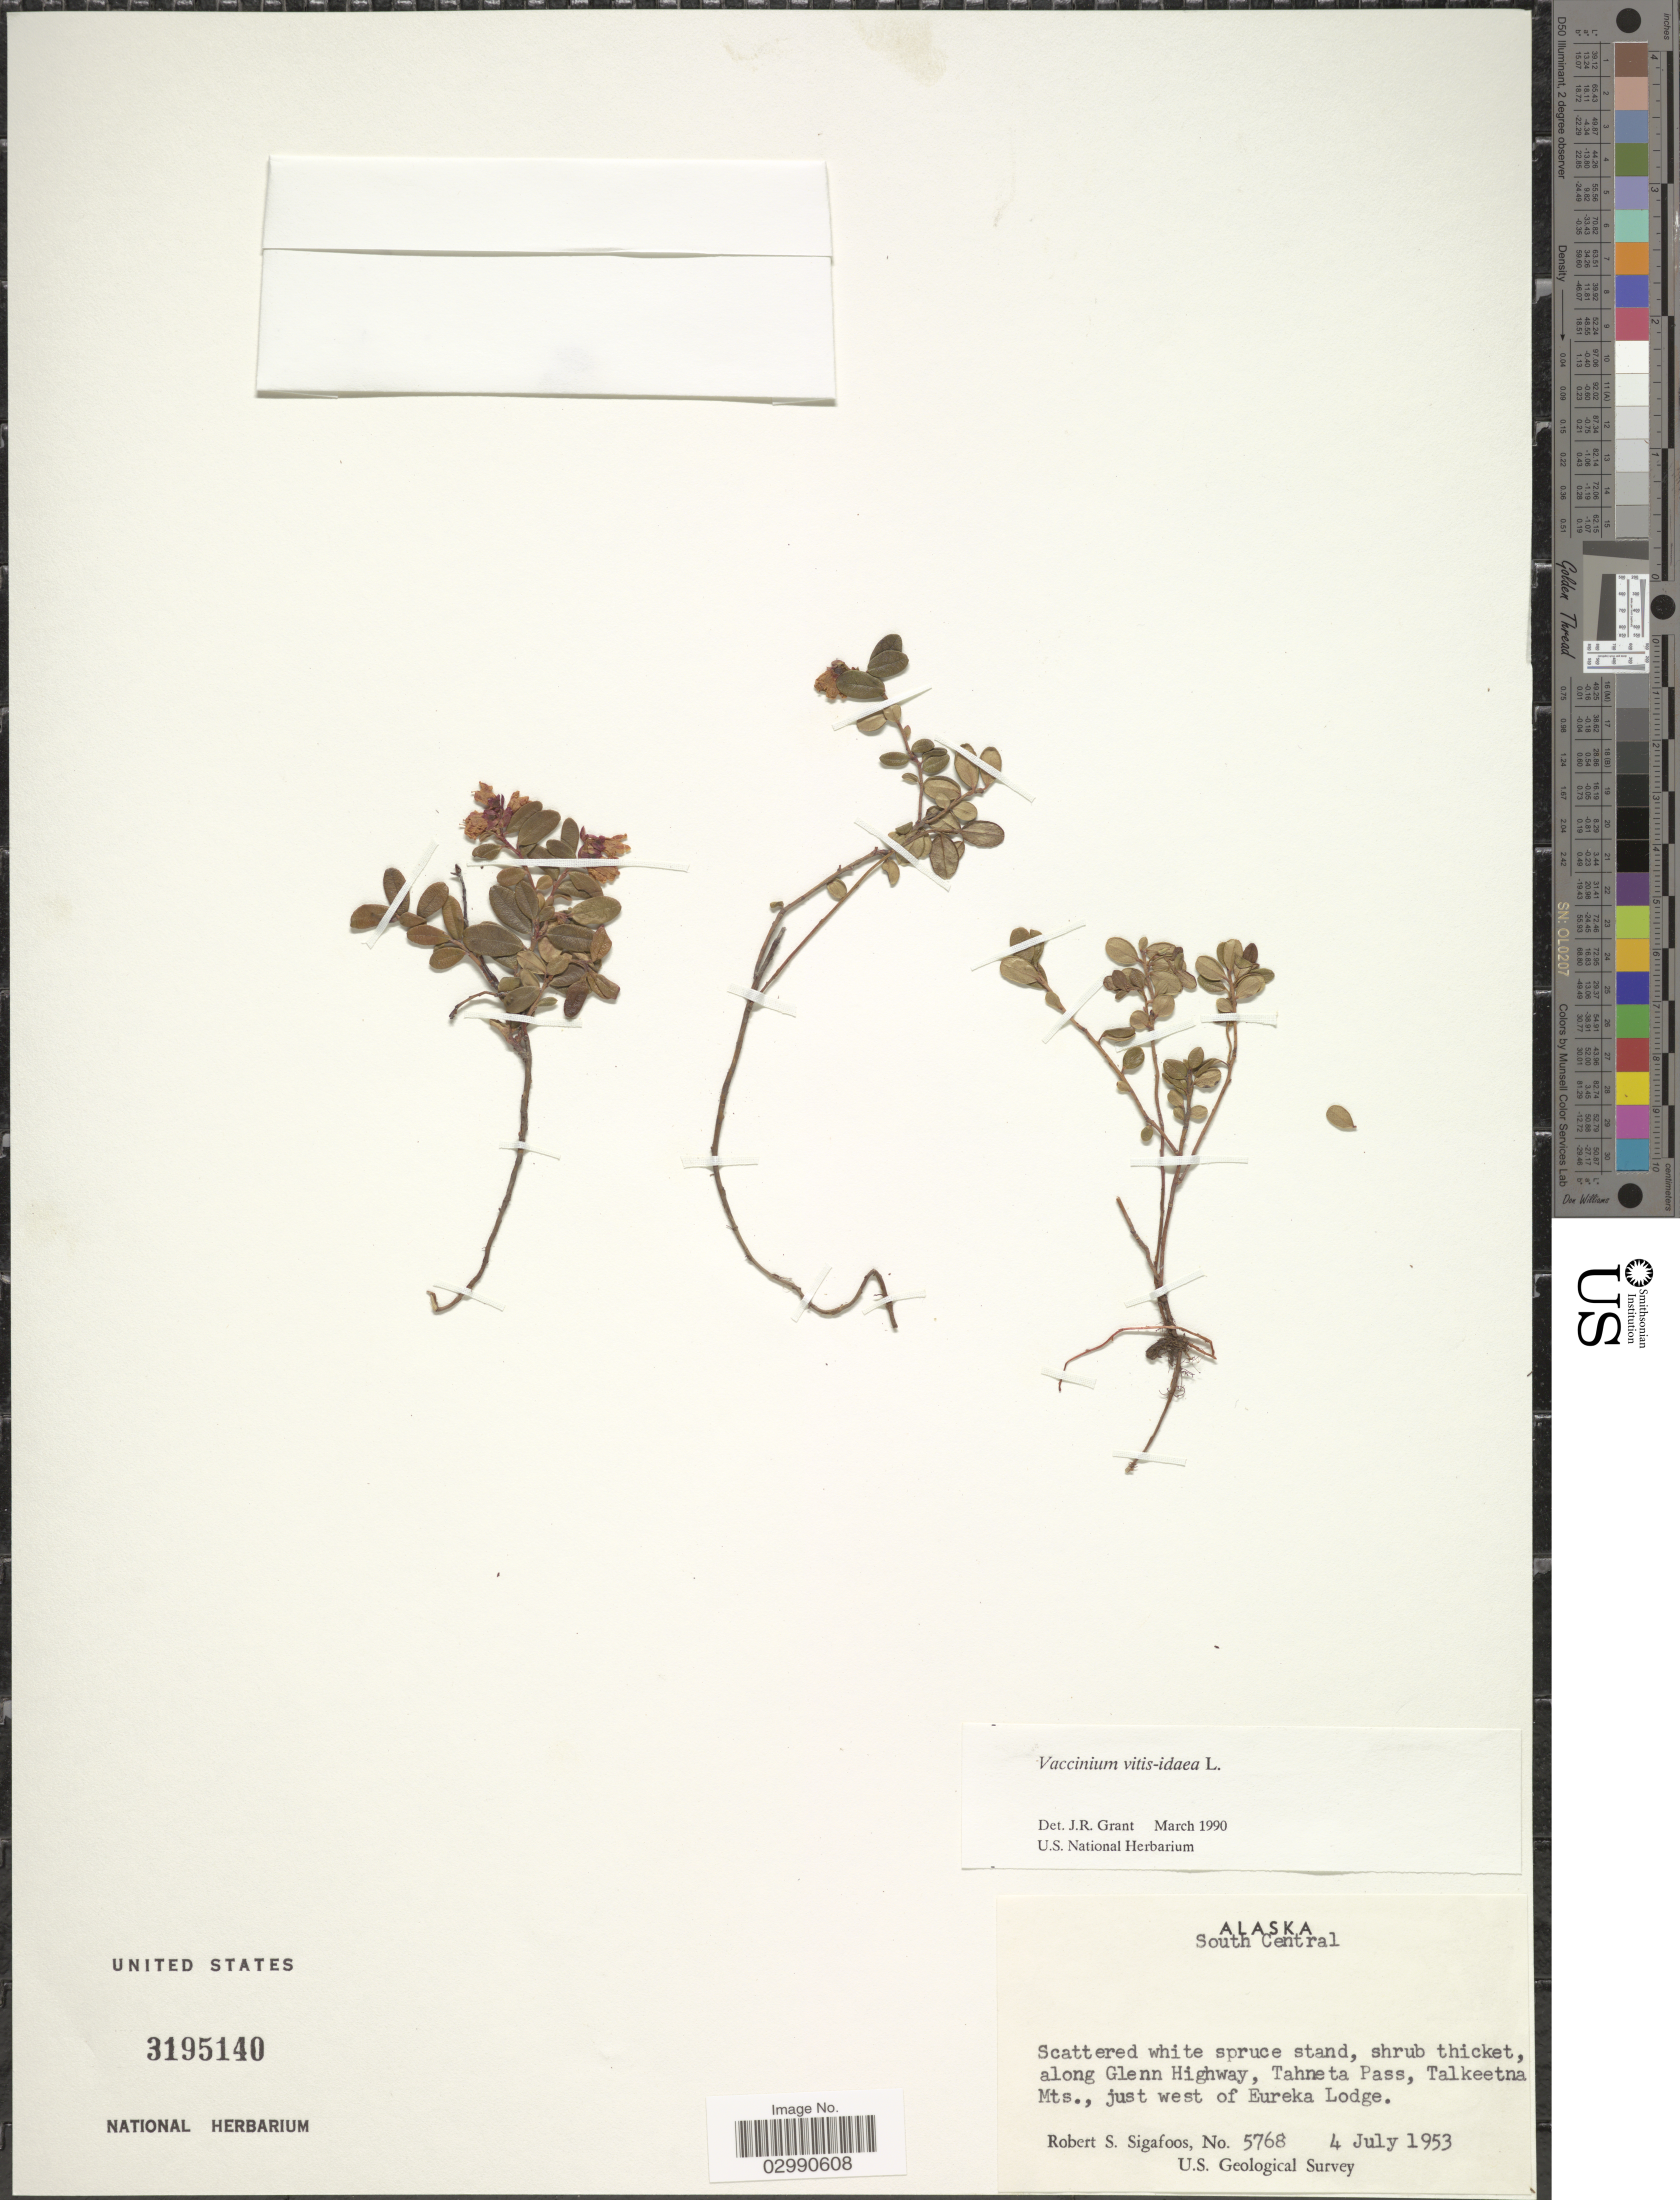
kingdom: Plantae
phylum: Tracheophyta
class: Magnoliopsida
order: Ericales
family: Ericaceae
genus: Vaccinium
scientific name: Vaccinium vitis-idaea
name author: L.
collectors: R. Sigafoos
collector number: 5768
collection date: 1953-07-04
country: United States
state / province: Alaska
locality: South Central. Along Glenn Highway, Tahneta Pass, Talkeetna Mts., just west of Eureka Lodge.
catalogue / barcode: US 3195140